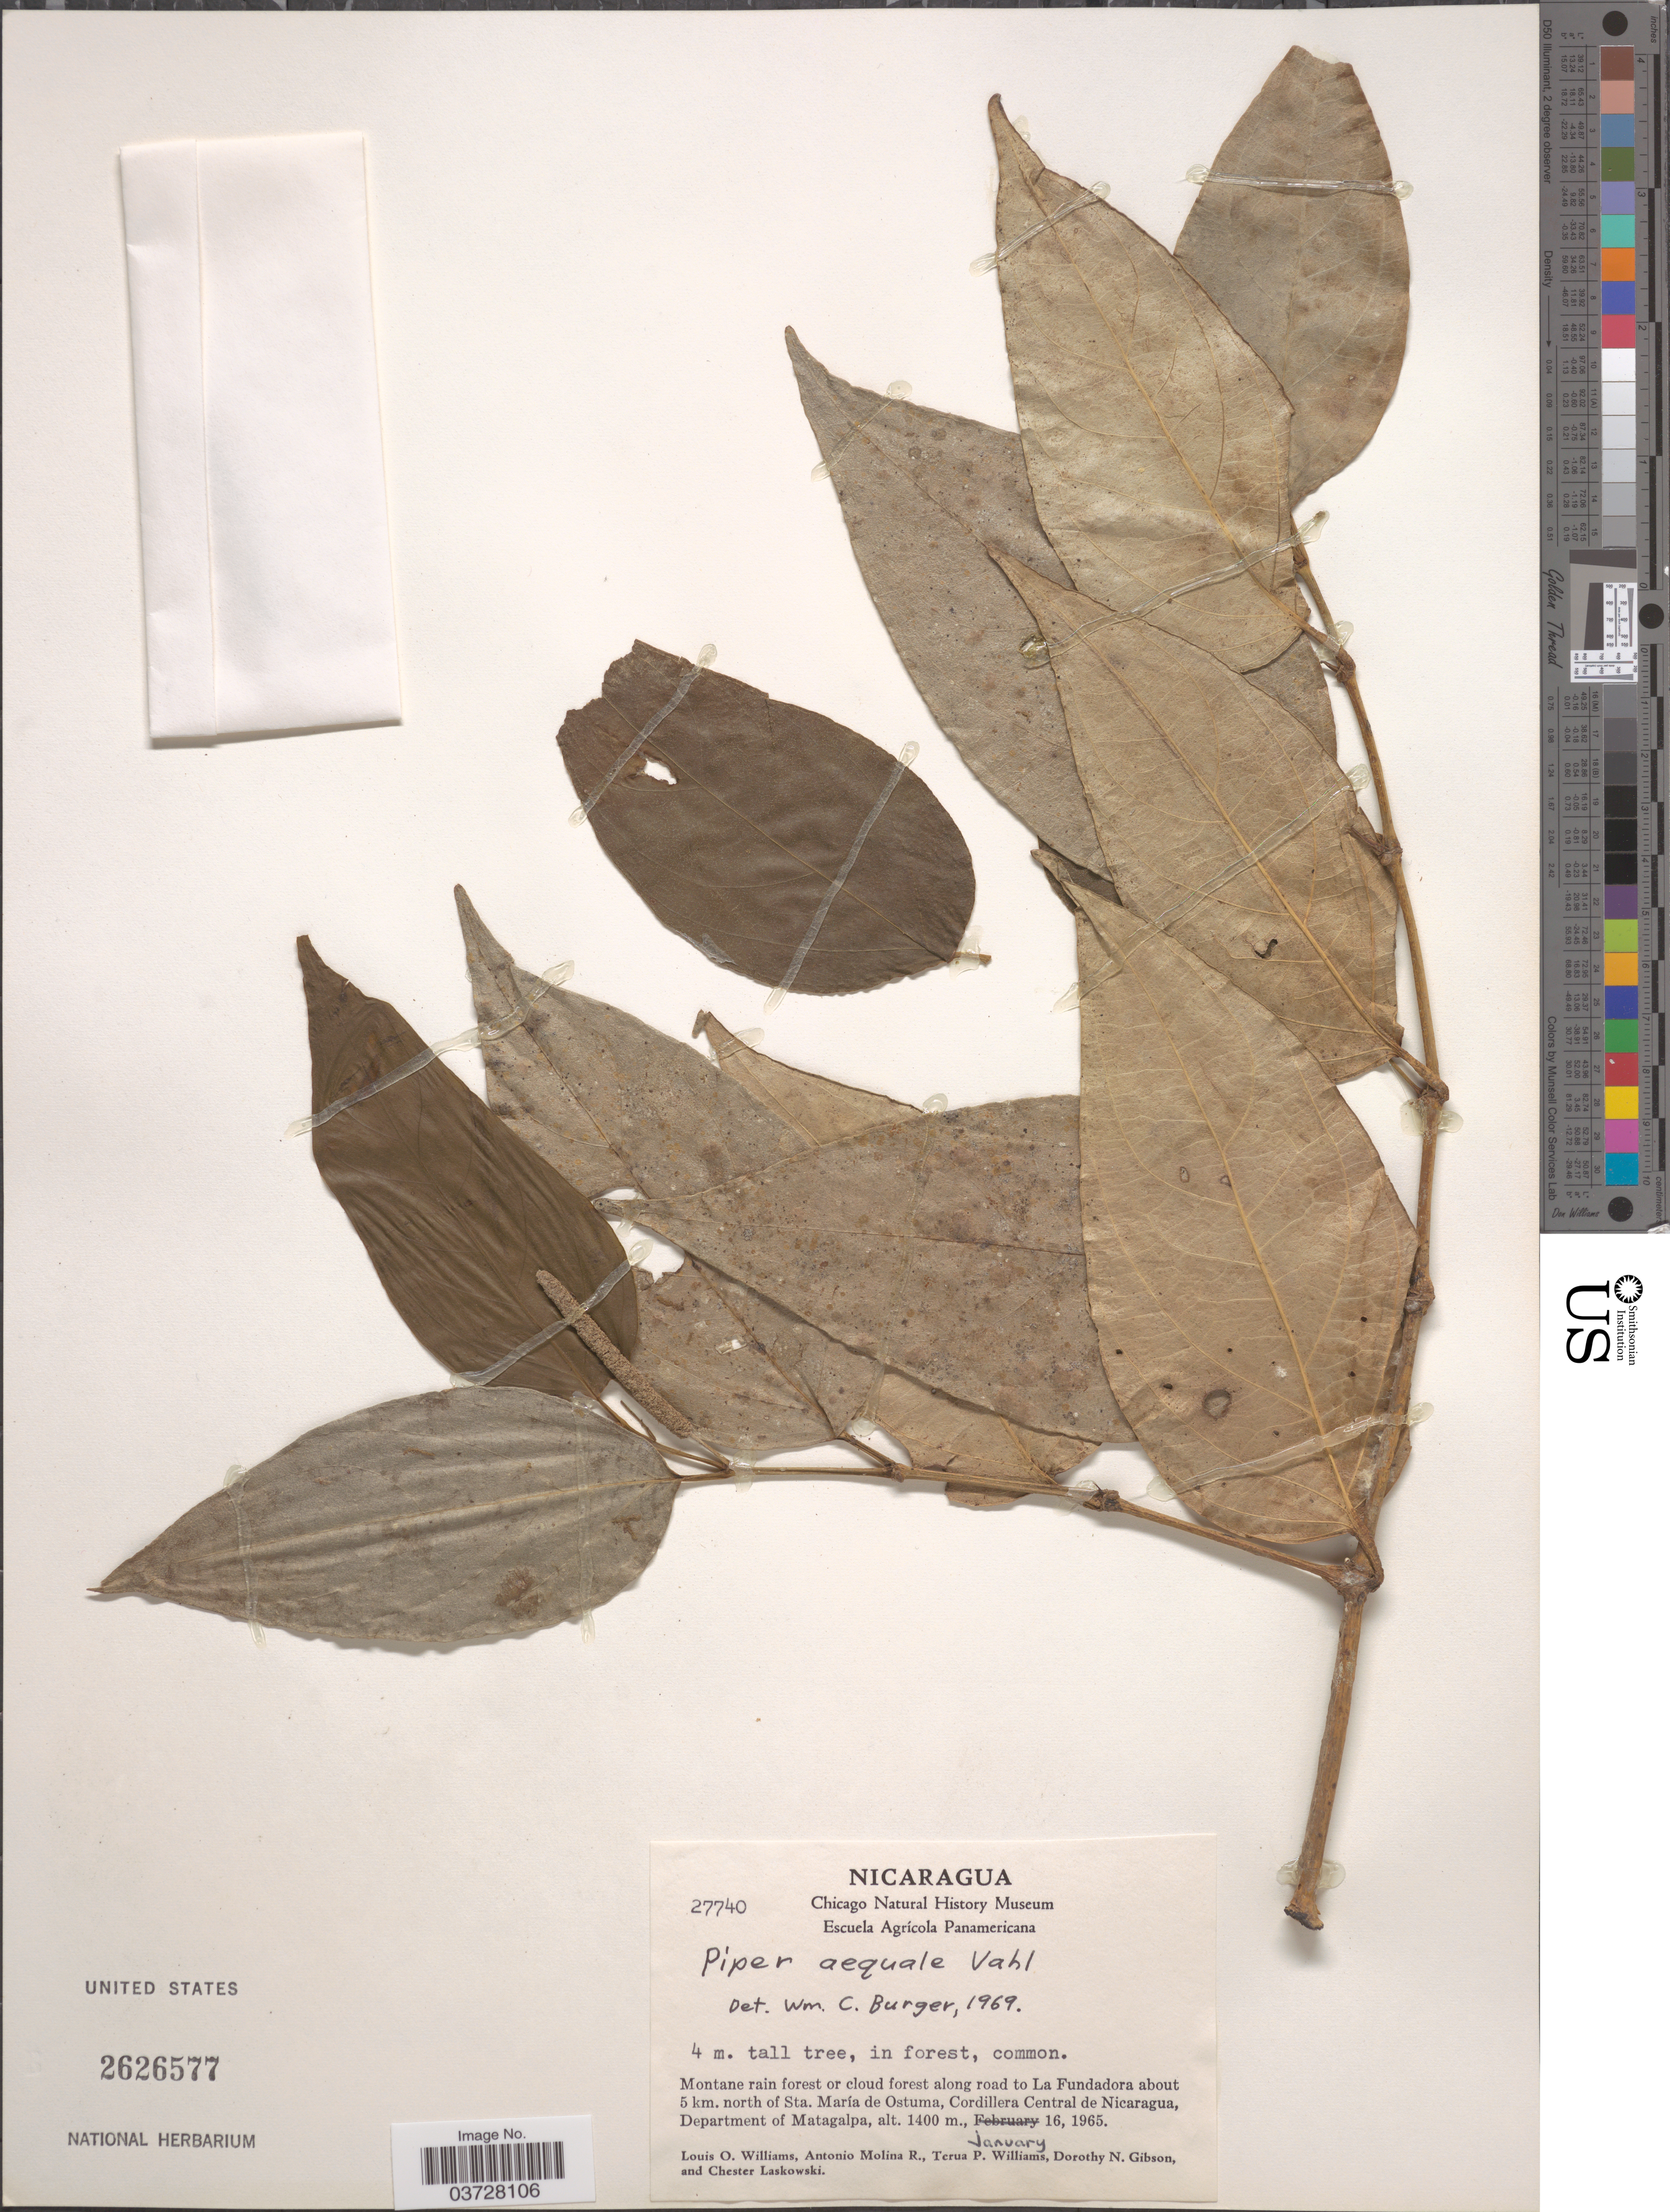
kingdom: Plantae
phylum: Tracheophyta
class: Magnoliopsida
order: Piperales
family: Piperaceae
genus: Piper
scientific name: Piper aequale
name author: Vahl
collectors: L. Williams, A. Molina R., T. Williams, D. N. Gibson & C. Laskowski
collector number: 27740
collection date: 1965-01-16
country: Nicaragua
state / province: Matagalpa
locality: Montane rain forest or cloud forest along road to La Fundadora about 5 km. north of Sta. María de Ostuma, Cordillera Central de Nicaragua, Department of Matagalpa.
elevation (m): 1400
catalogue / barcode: US 2626577